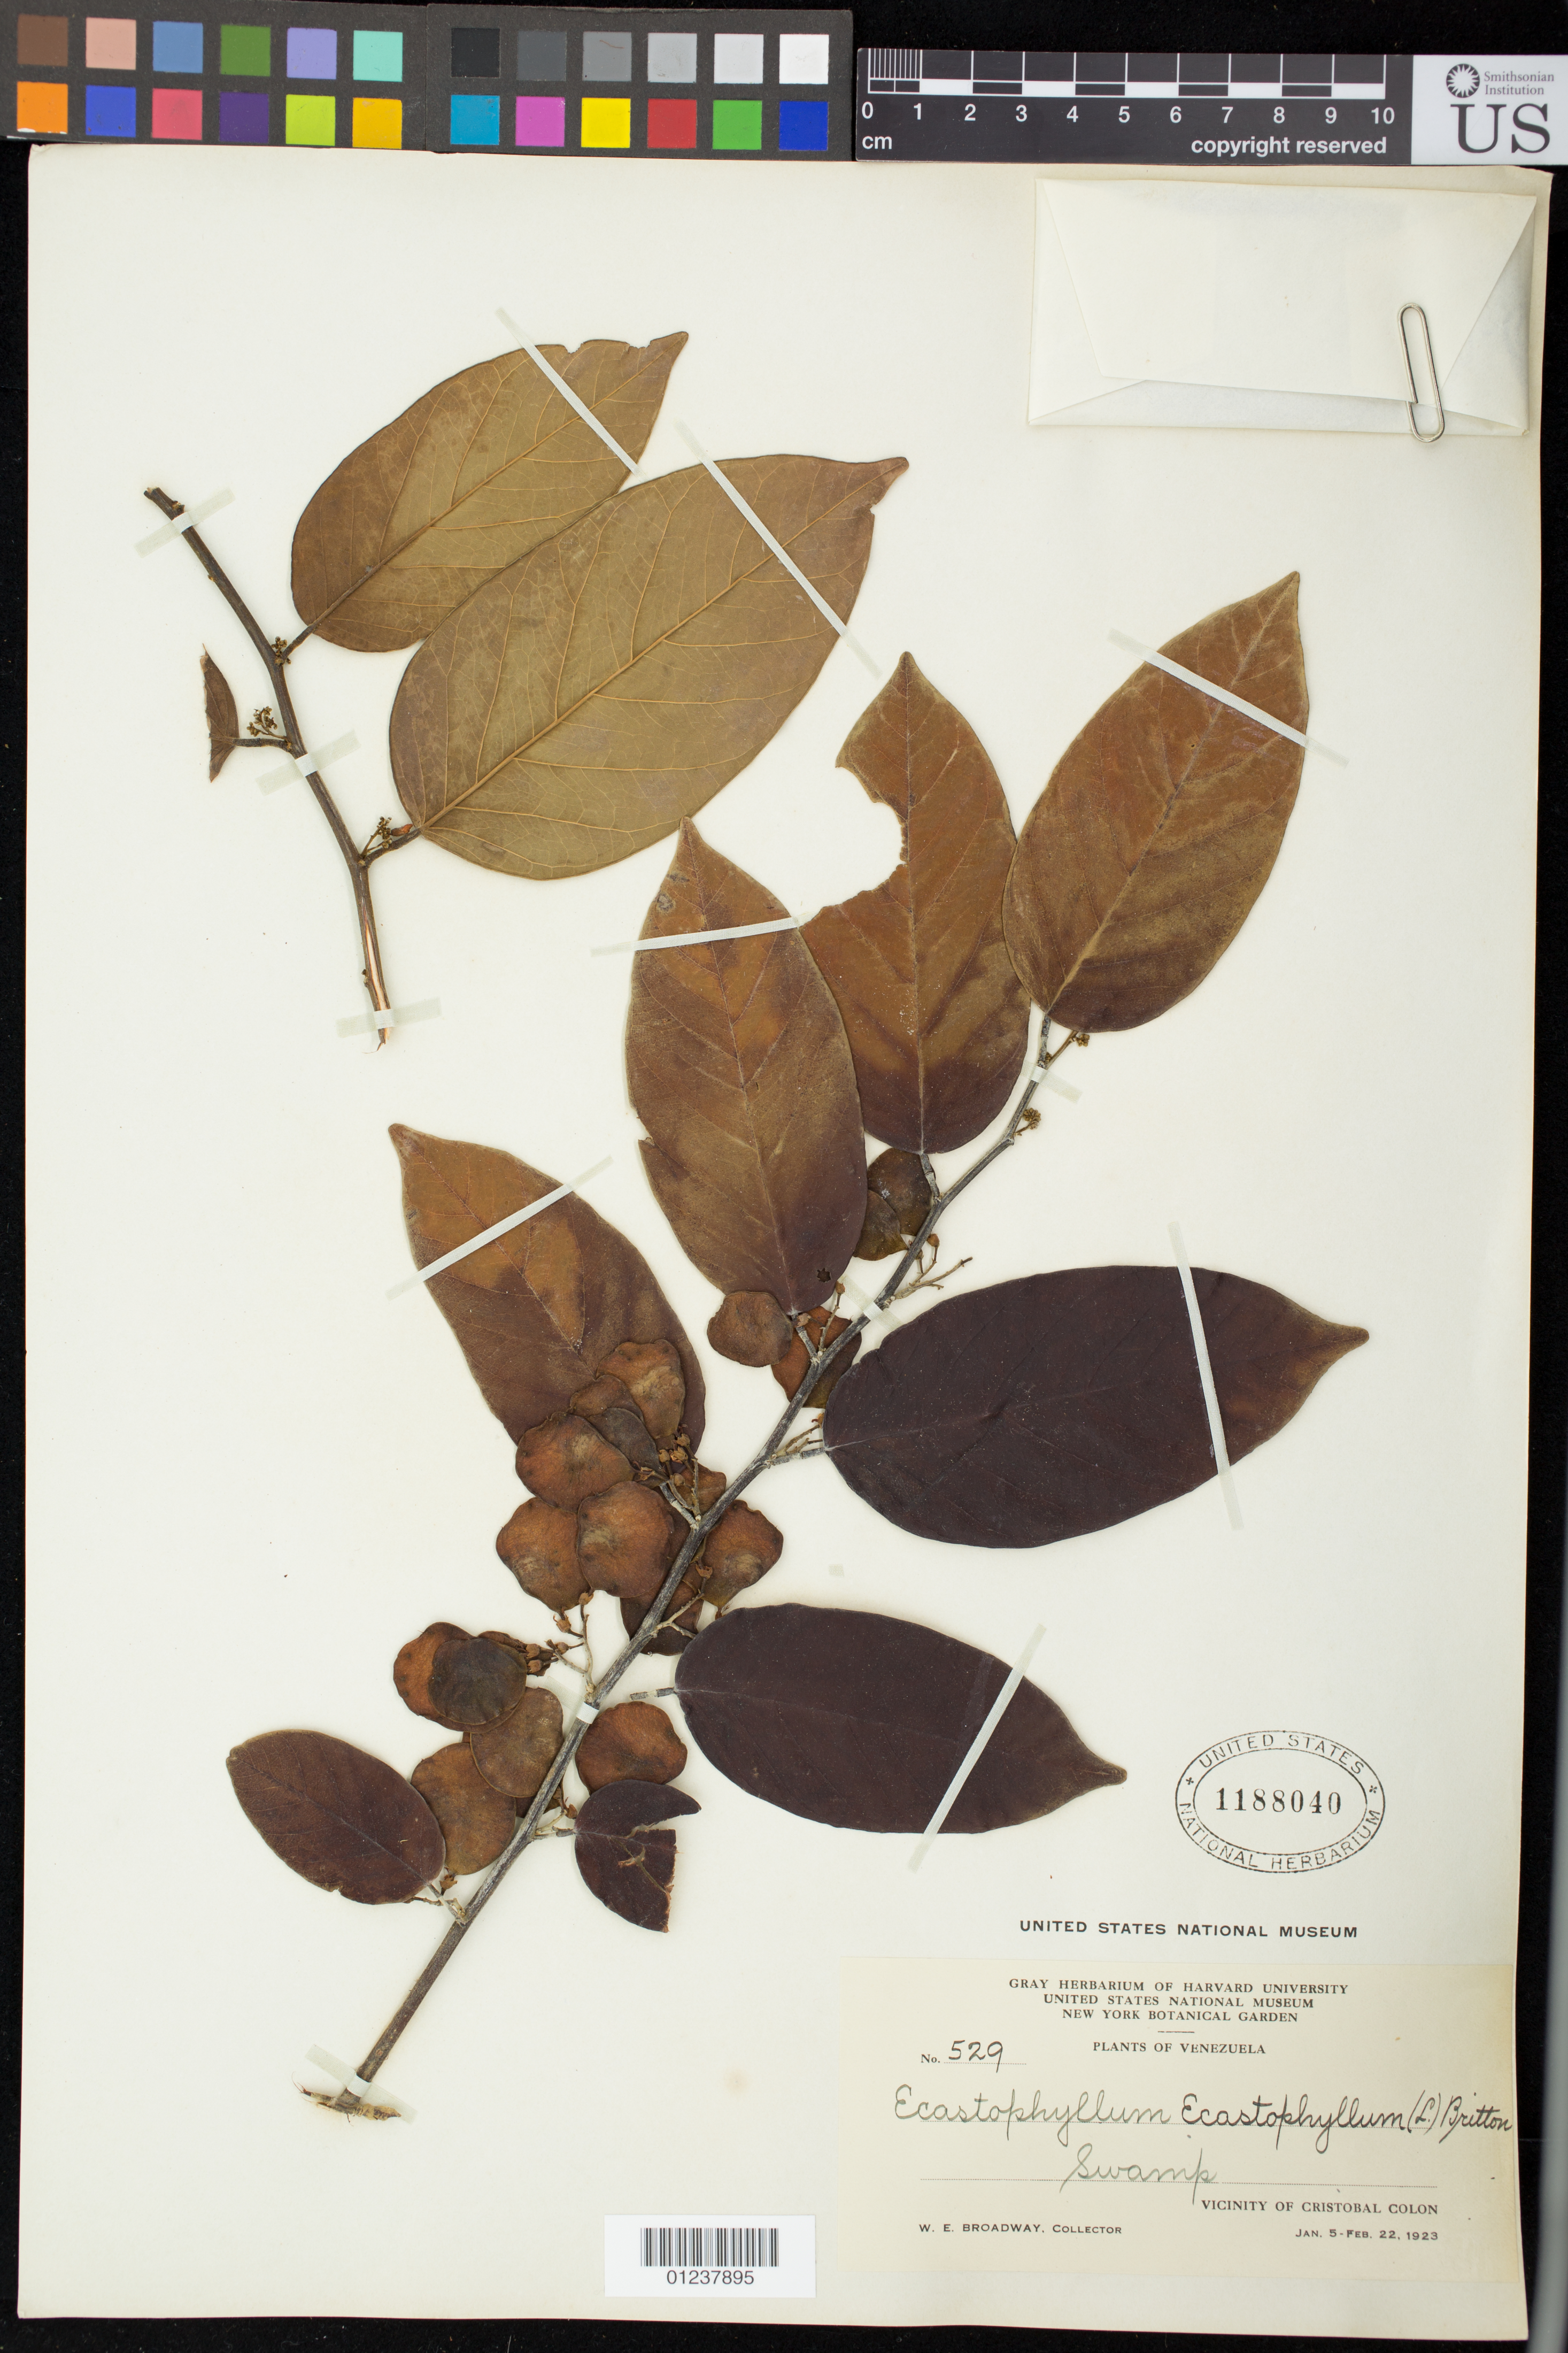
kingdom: Plantae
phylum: Tracheophyta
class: Magnoliopsida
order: Fabales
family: Fabaceae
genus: Dalbergia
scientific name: Dalbergia ecastaphyllum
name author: (L.) Taub.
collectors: W. E. Broadway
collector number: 529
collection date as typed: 05 Jan 1923 to 22 Feb 1923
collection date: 1923-01-05/1923-02-22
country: Venezuela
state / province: Sucre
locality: Vicinity of Cristobal Colon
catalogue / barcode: US 1188040